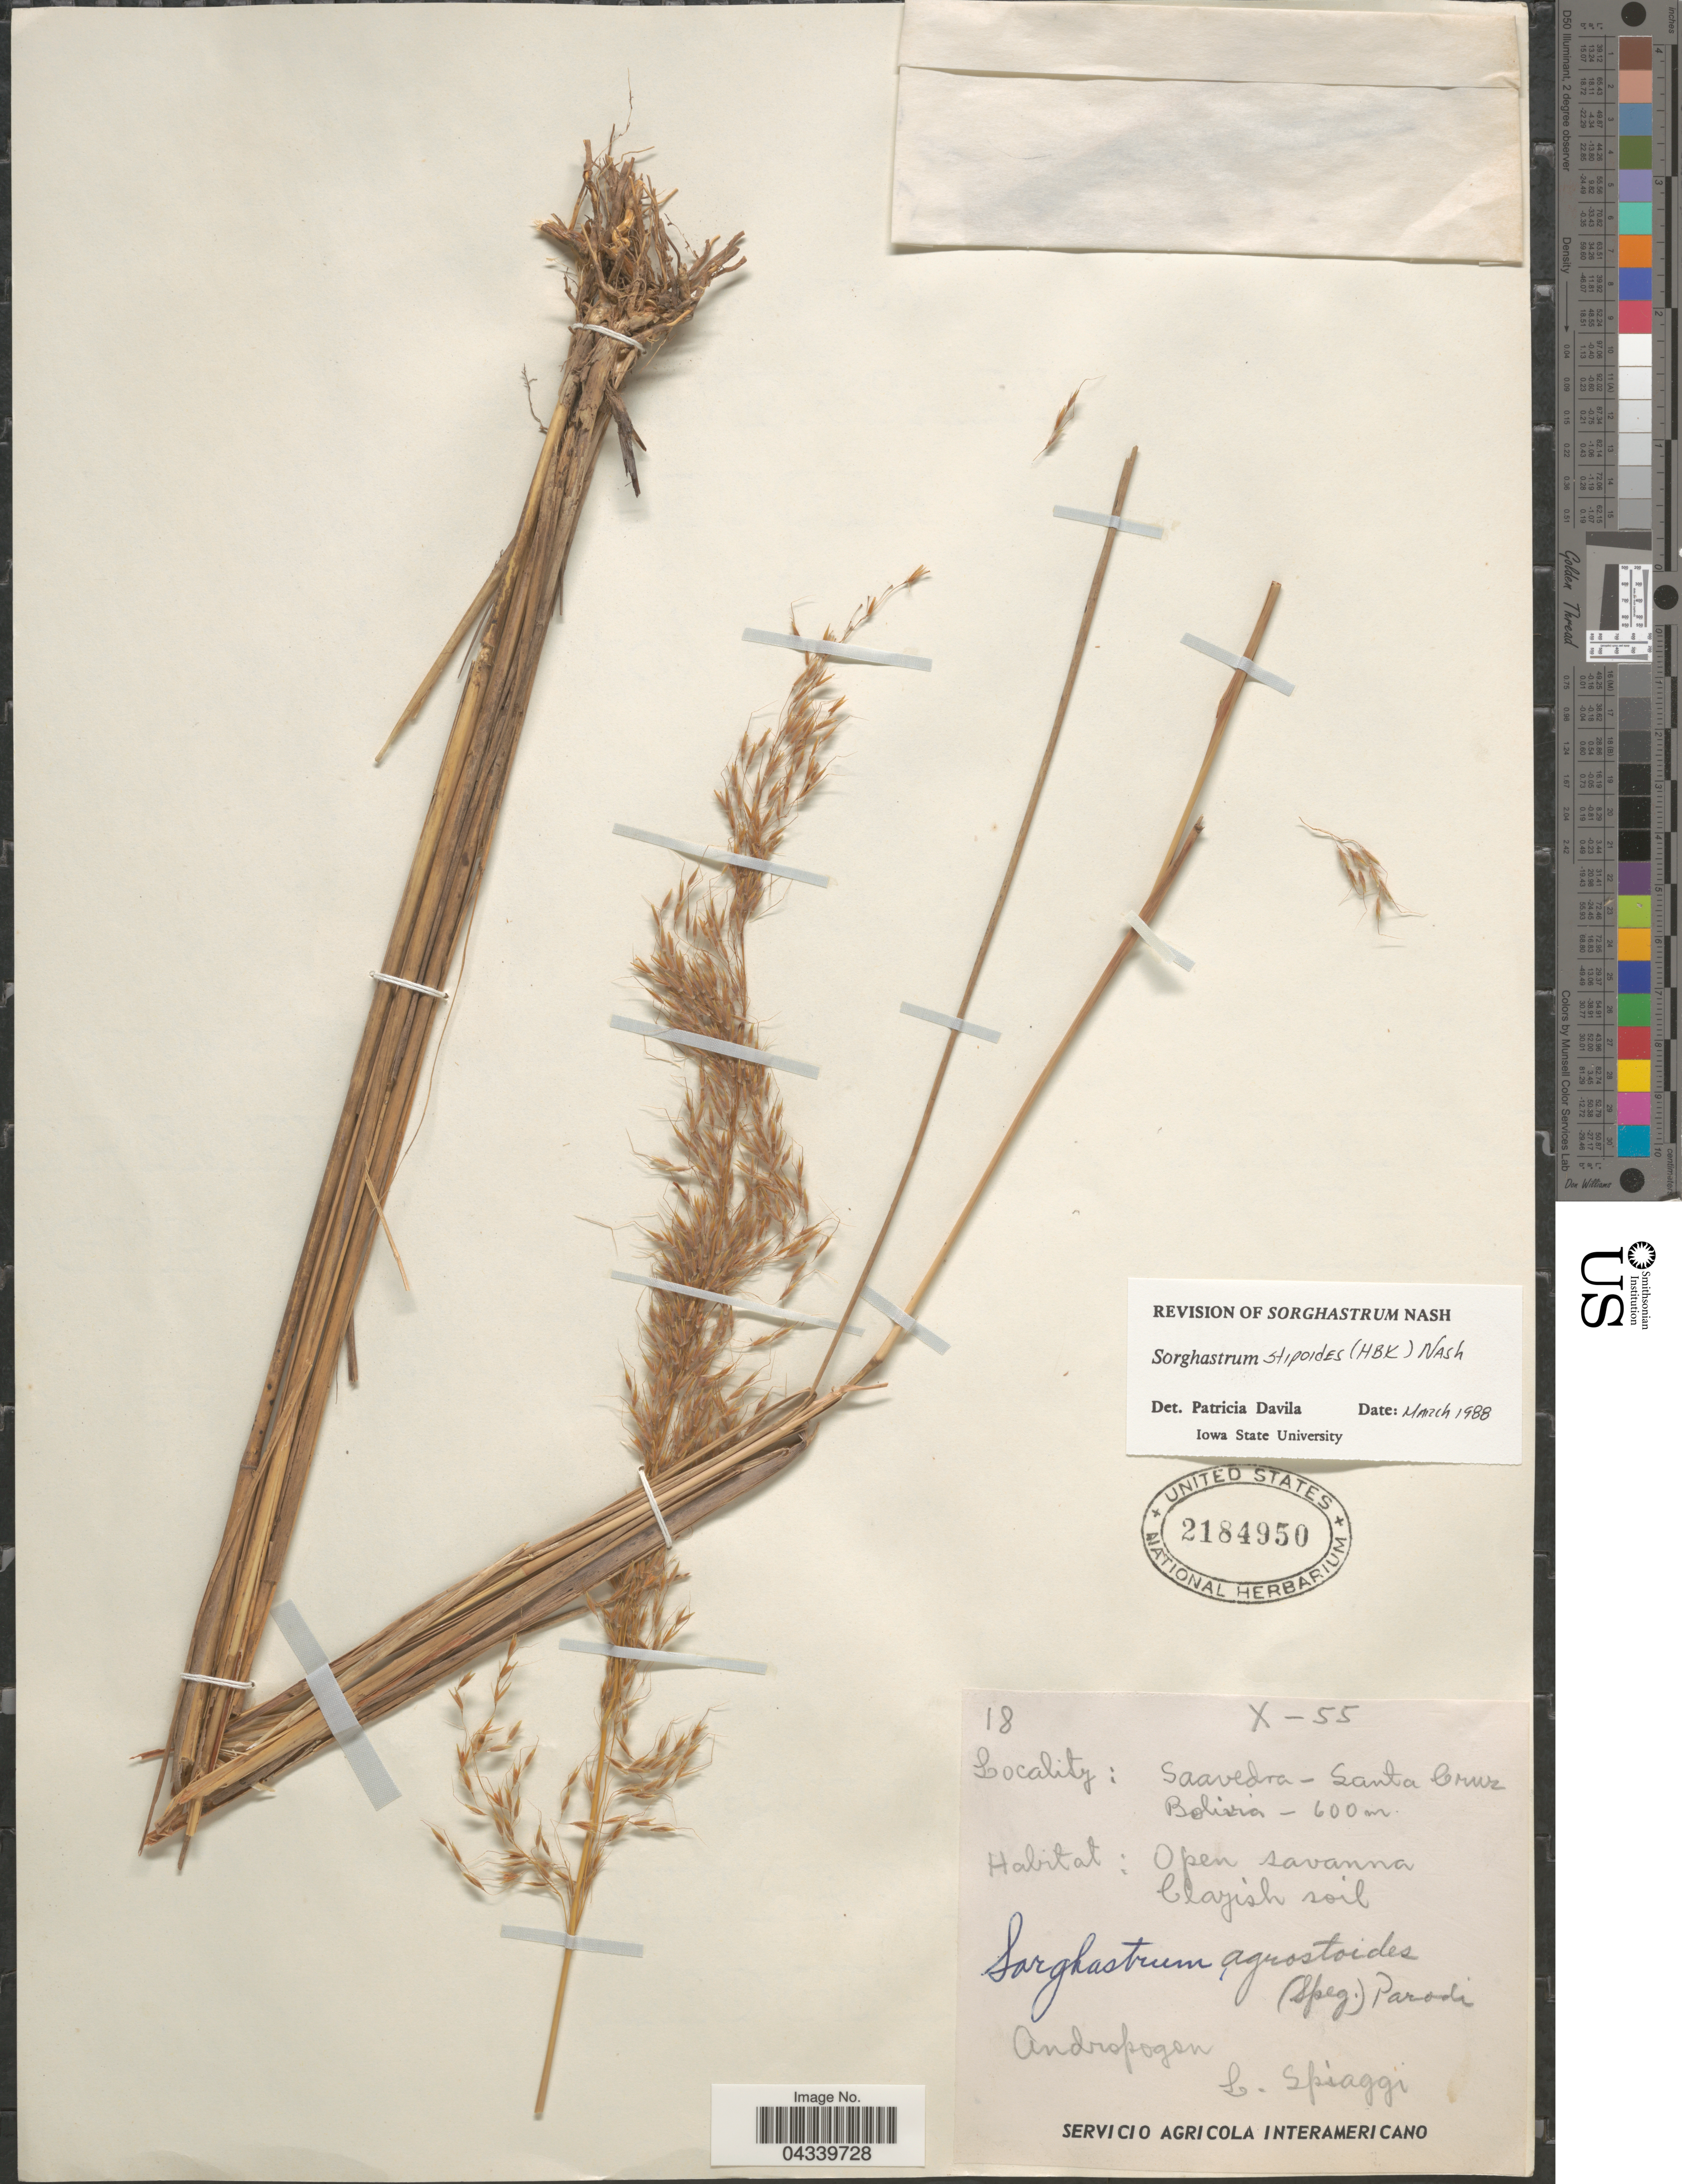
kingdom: Plantae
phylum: Tracheophyta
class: Liliopsida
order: Poales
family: Poaceae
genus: Sorghastrum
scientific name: Sorghastrum stipoides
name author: (Kunth) Nash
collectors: L. Spiaggi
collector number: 18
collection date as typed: Transcribed d/m/y: /10/55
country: Bolivia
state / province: Santa Cruz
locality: Saavedra.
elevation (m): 600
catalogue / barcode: US 2184950